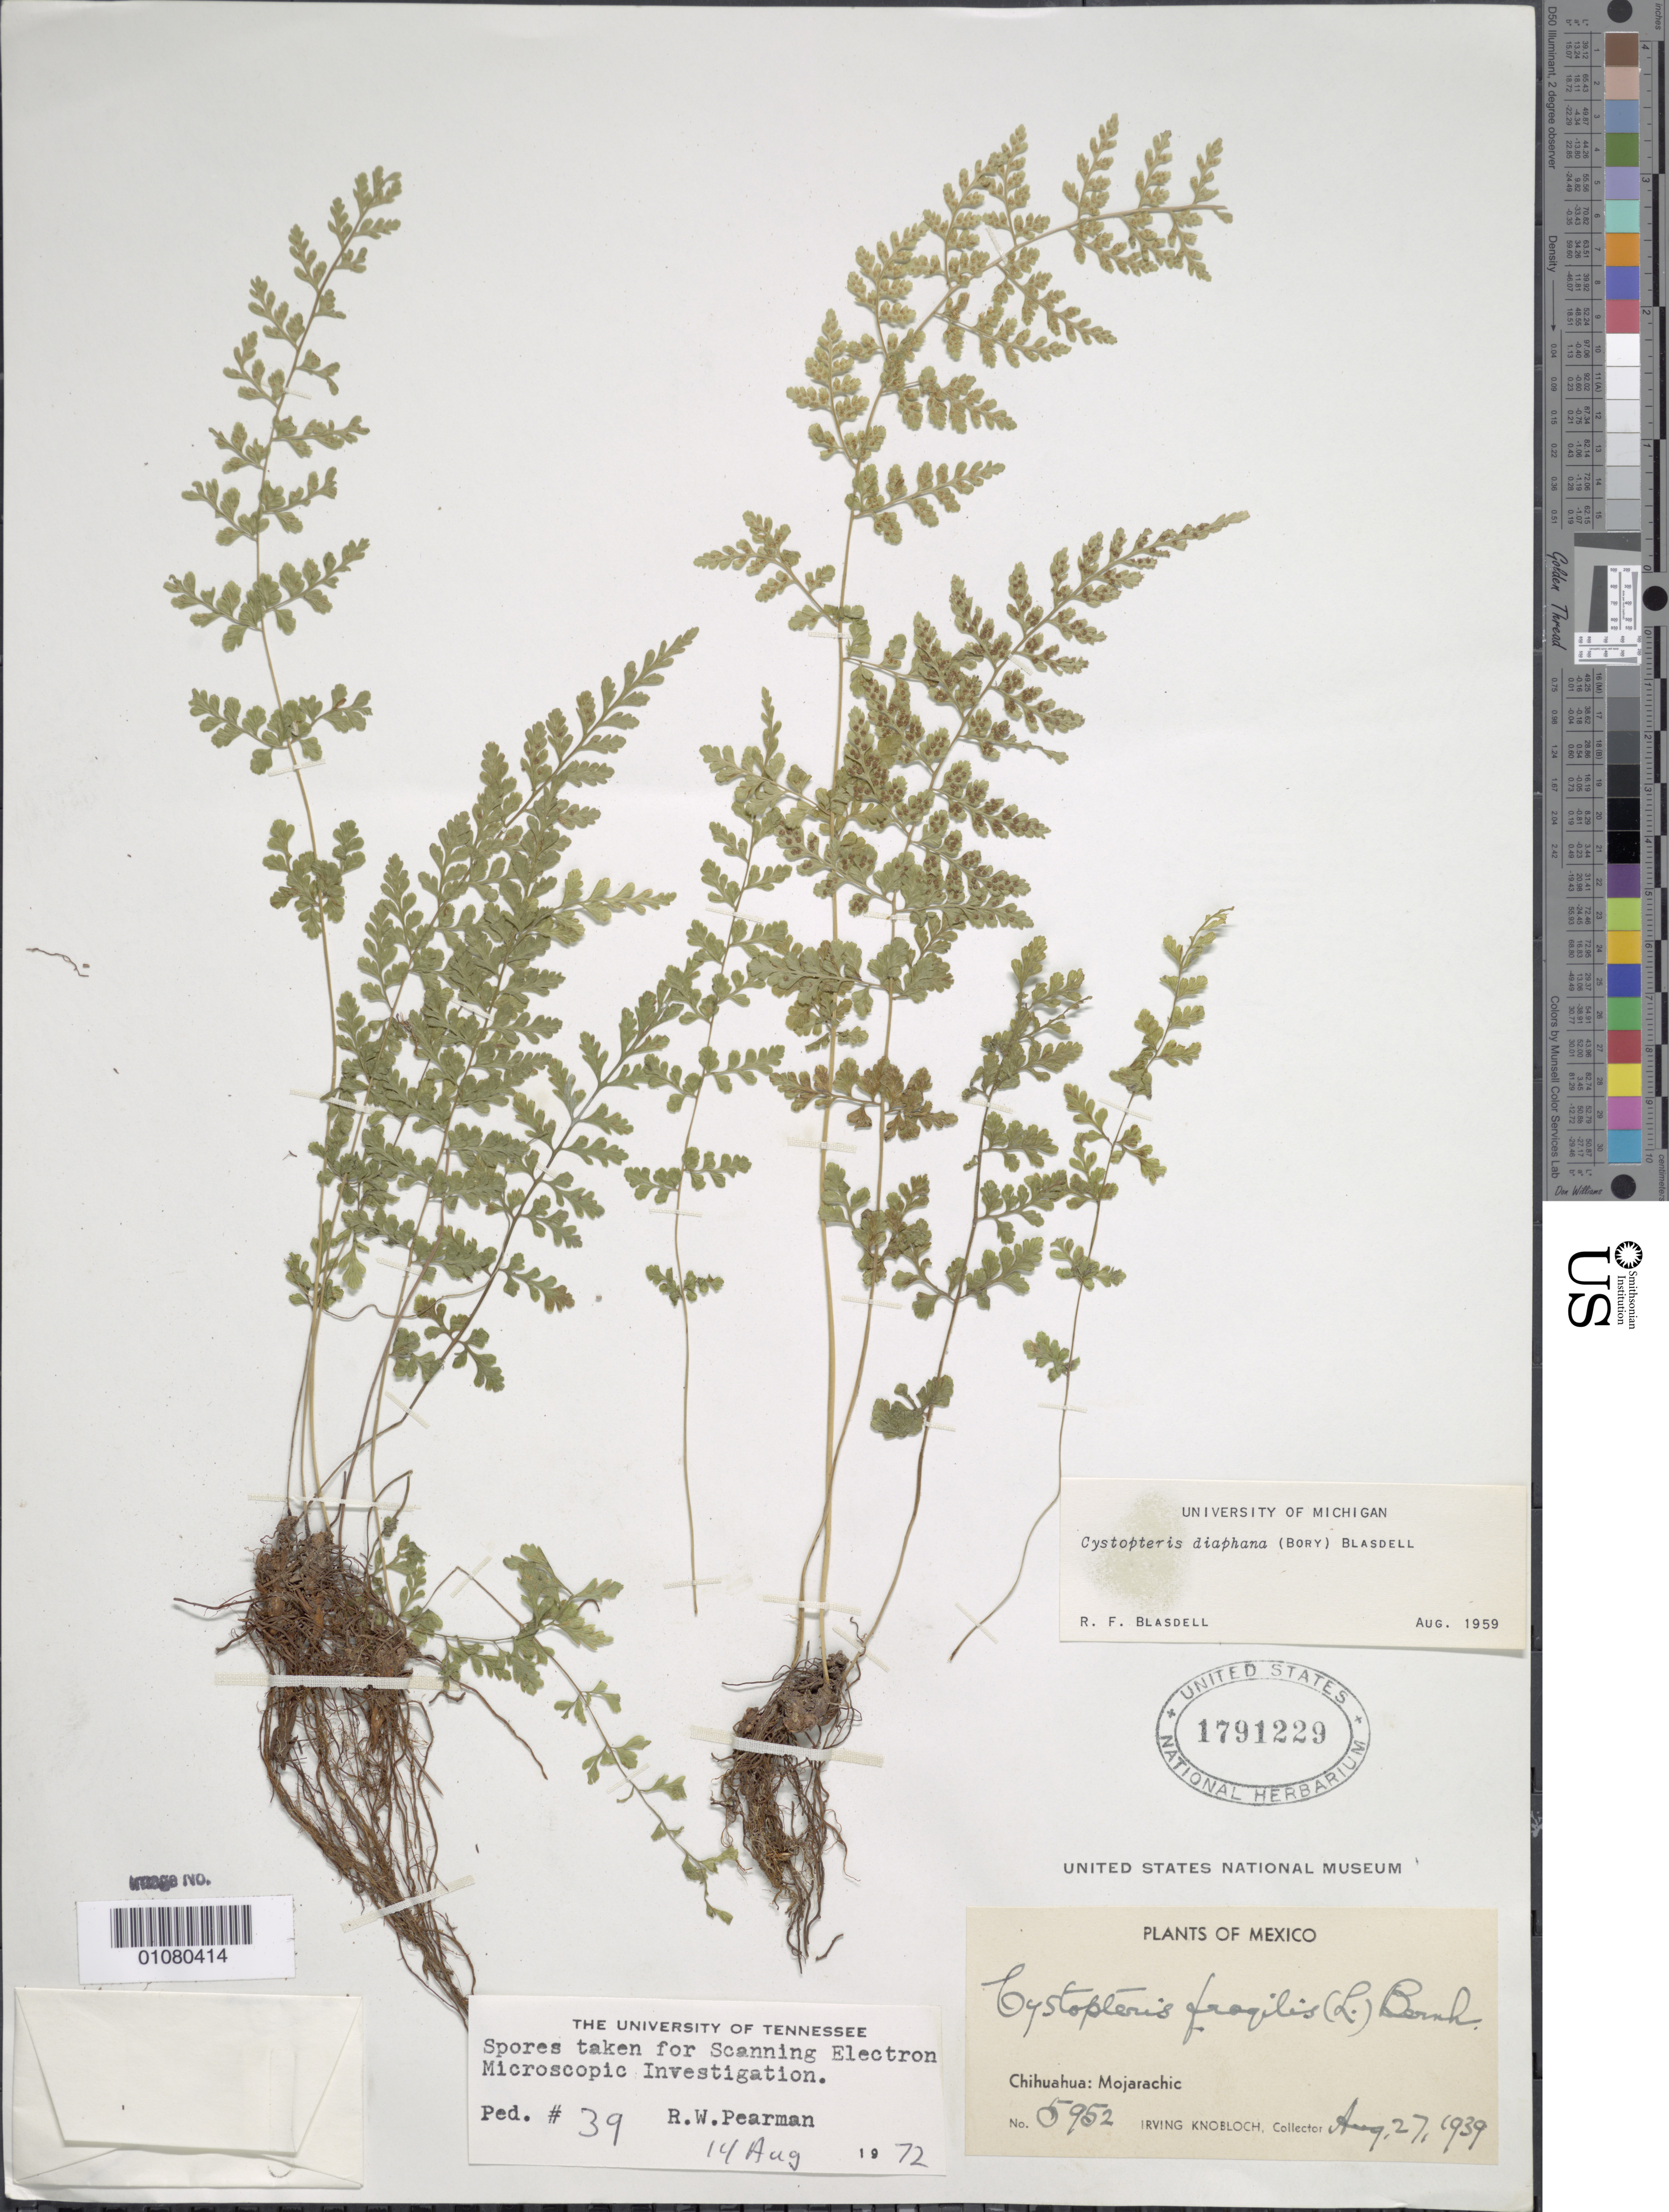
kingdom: Plantae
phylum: Tracheophyta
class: Polypodiopsida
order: Polypodiales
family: Cystopteridaceae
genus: Cystopteris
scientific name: Cystopteris diaphana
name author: (Bory) Blasdell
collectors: I. W. Knobloch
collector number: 5952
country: Mexico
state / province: Chihuahua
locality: Mojarachic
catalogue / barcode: US 1791229